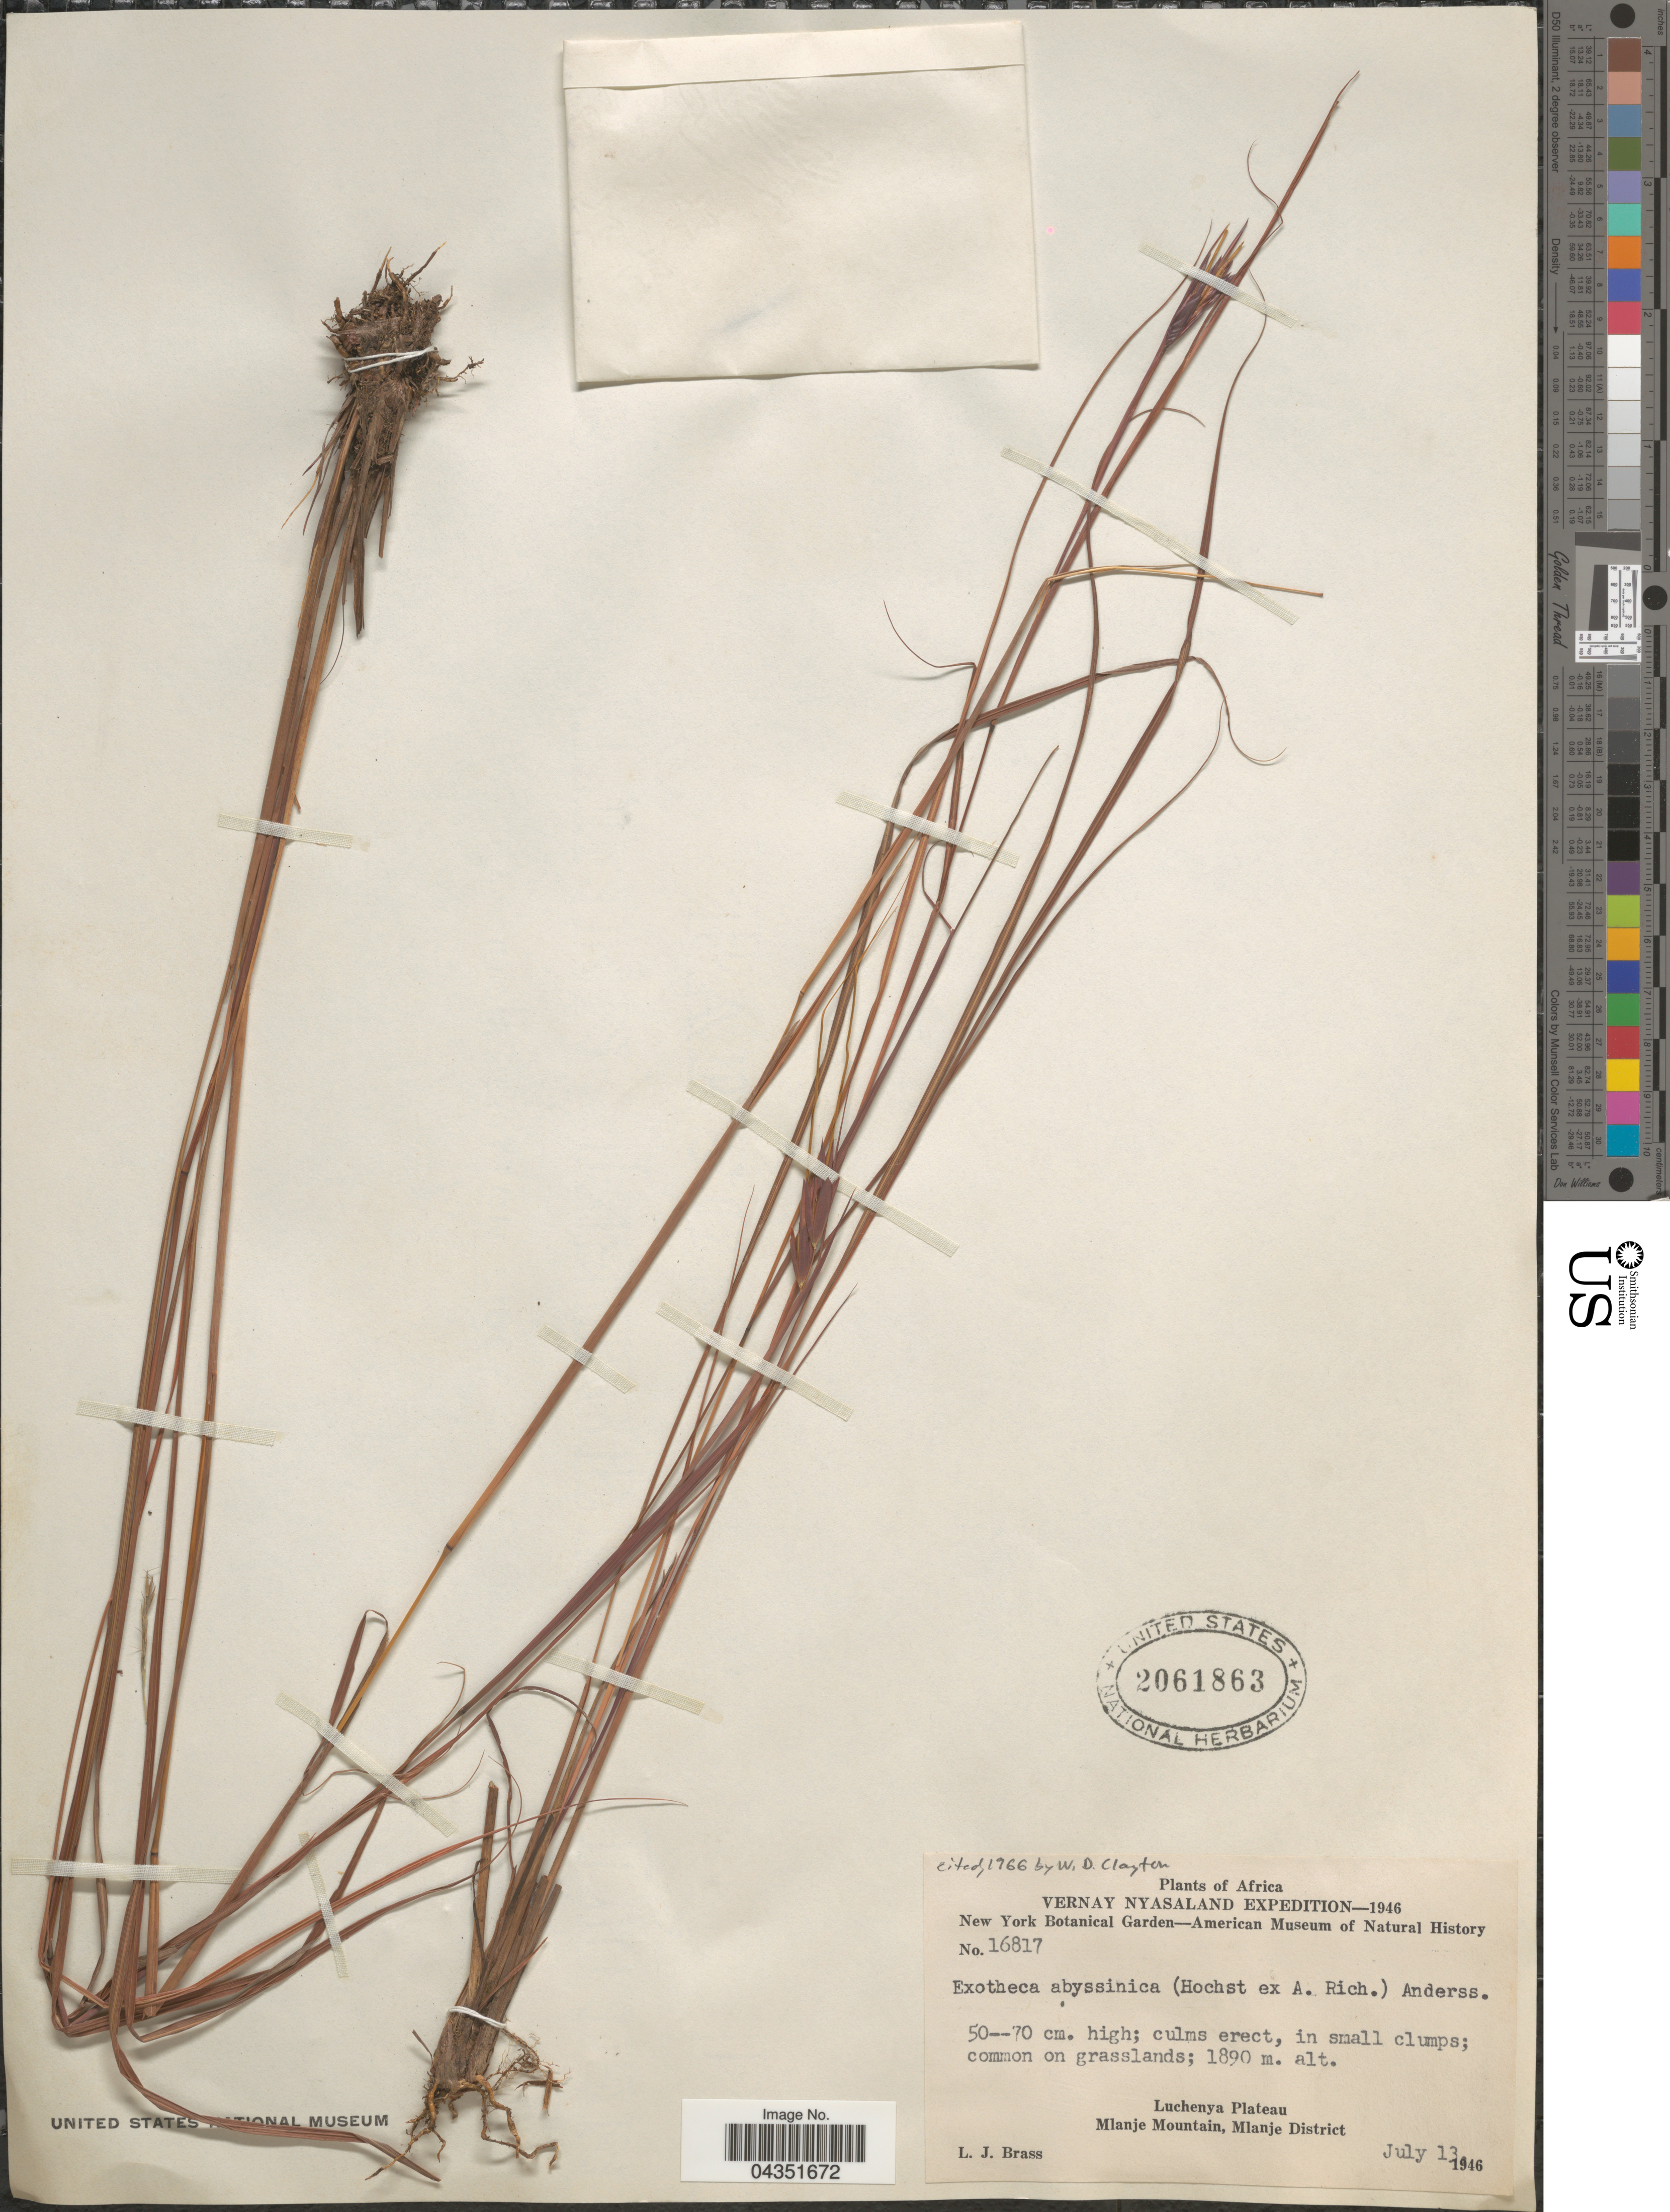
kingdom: Plantae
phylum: Tracheophyta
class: Liliopsida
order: Poales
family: Poaceae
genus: Exotheca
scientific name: Exotheca abyssinica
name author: (Hochst. ex A. Rich.) Andersson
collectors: L. J. Brass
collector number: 16817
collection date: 1946-07-13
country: Malawi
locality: Vernay Nyasaland Expedition-1946. Luchenya Plateau. Mlanje Mountain, Mlanje District.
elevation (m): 1890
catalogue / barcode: US 2061863